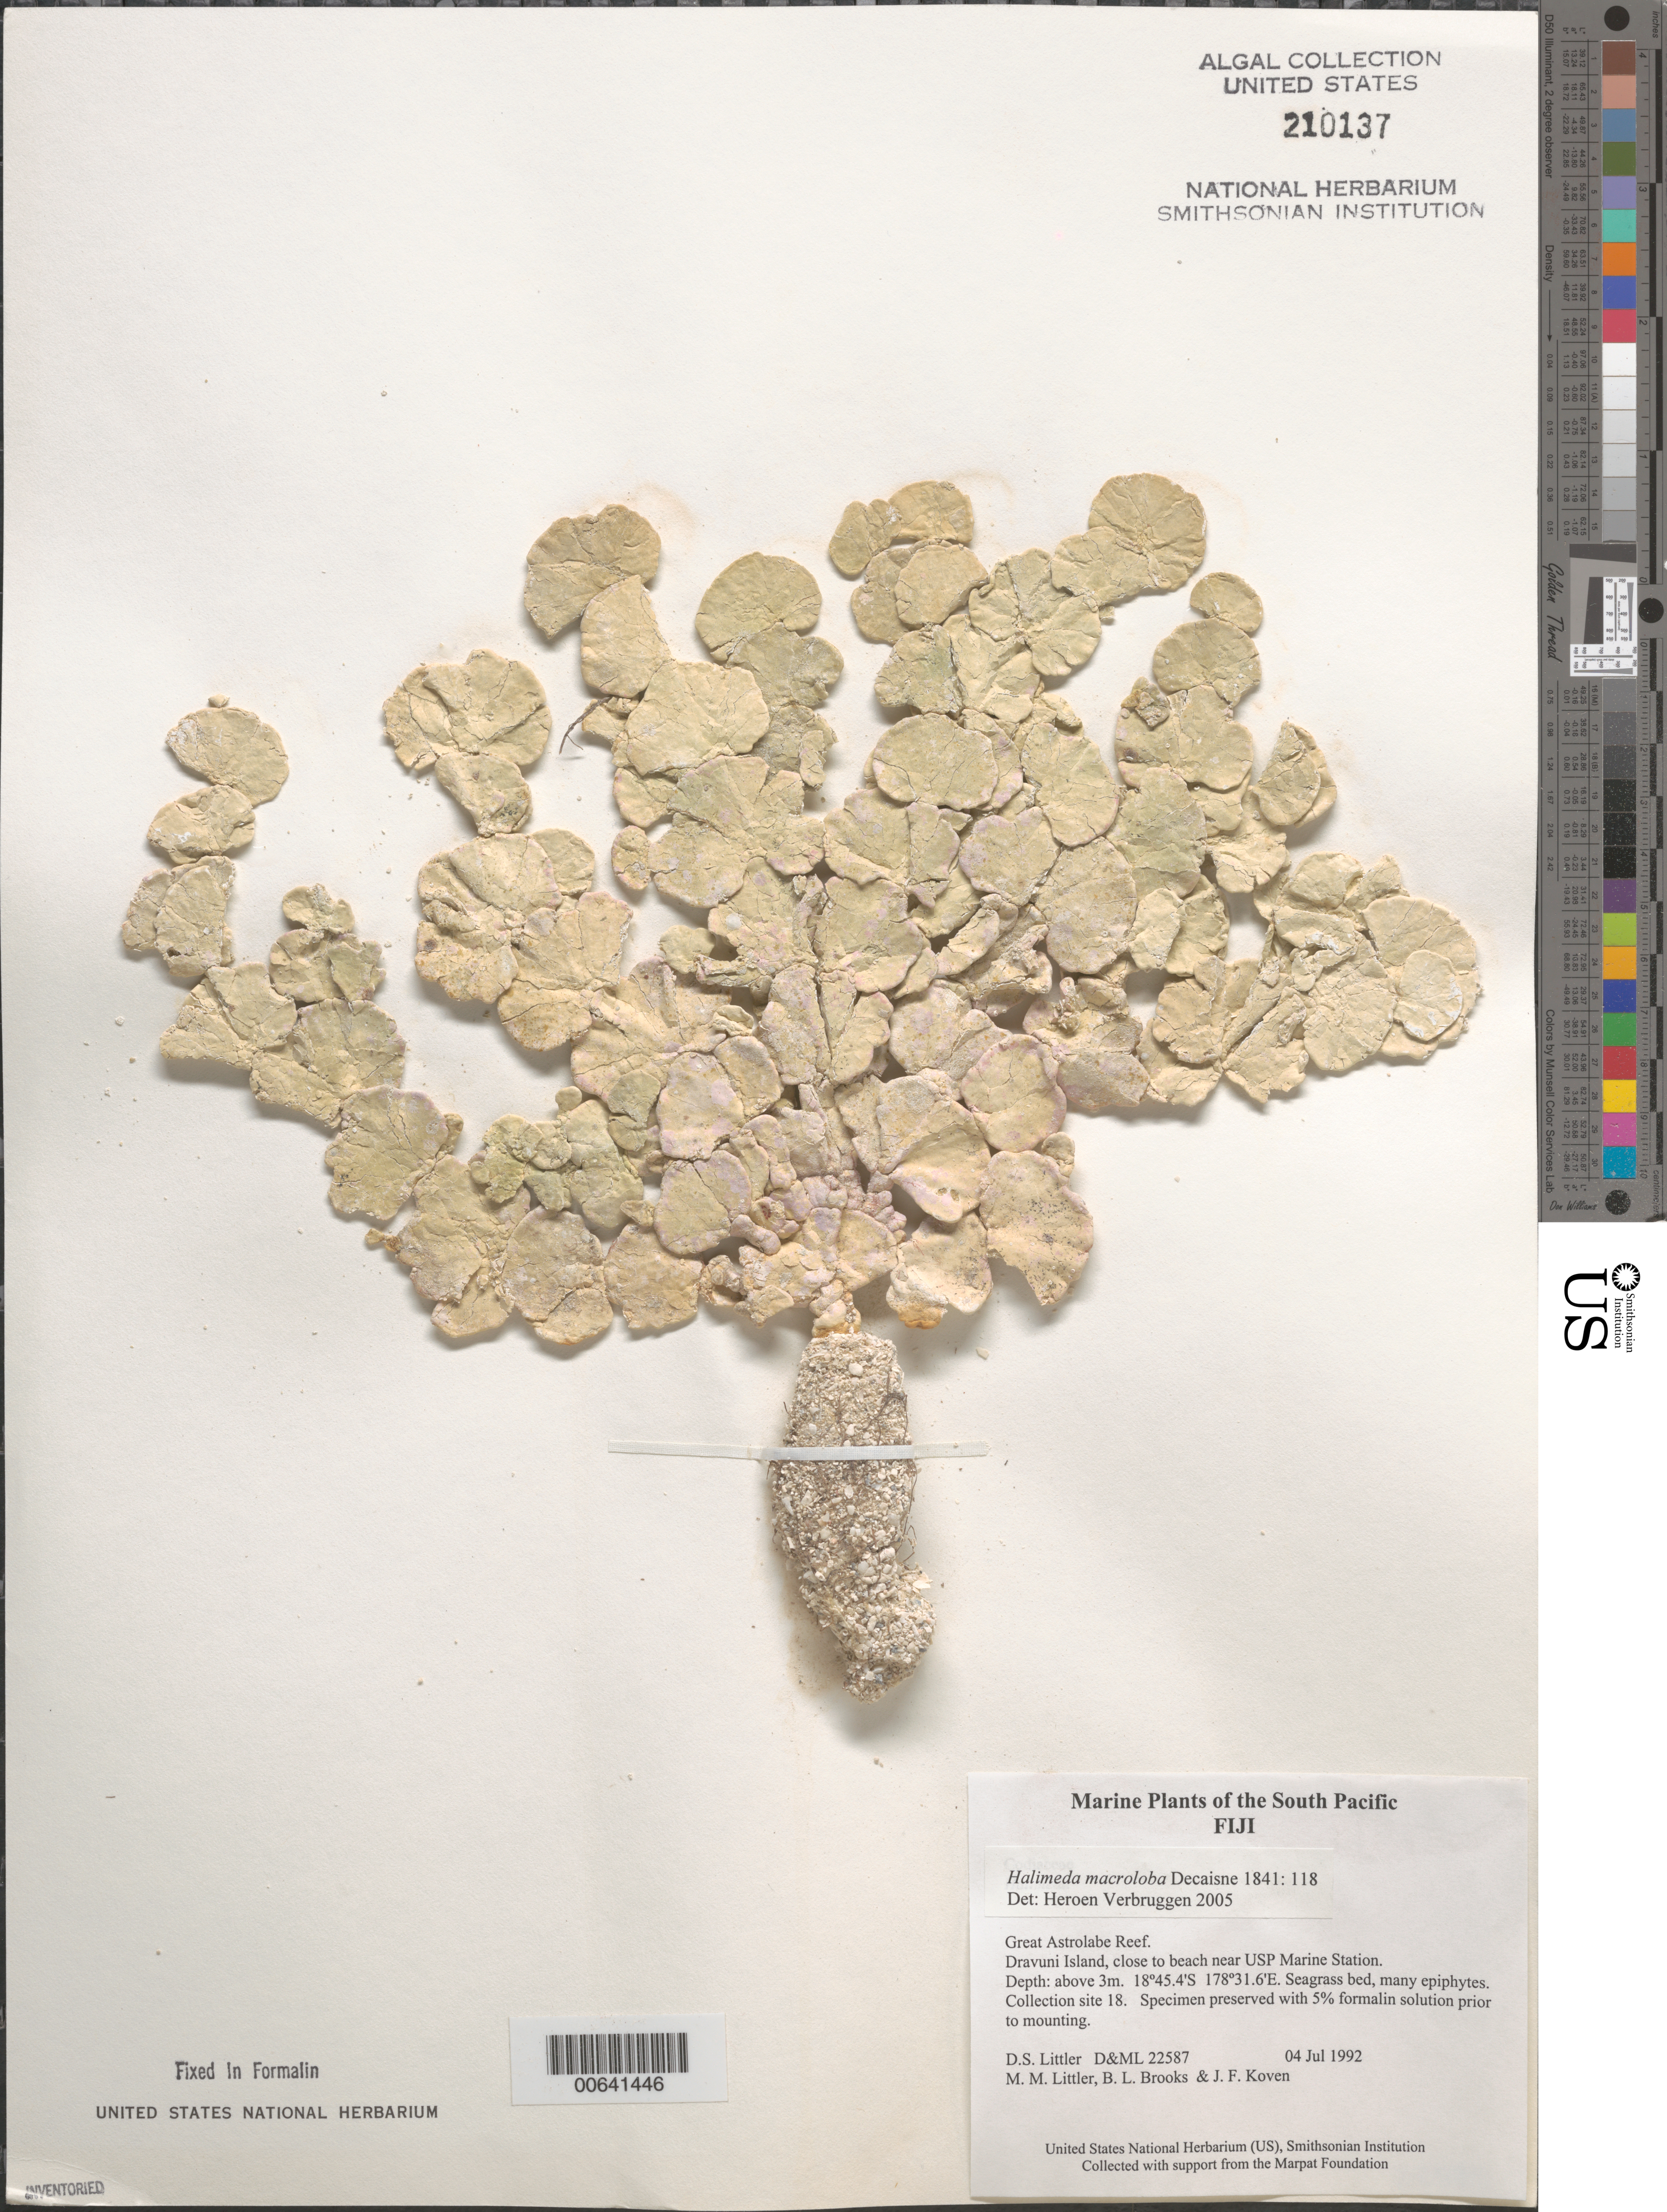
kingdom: Plantae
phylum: Chlorophyta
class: Ulvophyceae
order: Bryopsidales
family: Halimedaceae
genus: Halimeda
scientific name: Halimeda macroloba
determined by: Verbruggen, H.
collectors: D. S. Littler, M. M. Littler, B. Brooks & J. Koven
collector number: D&ML 22587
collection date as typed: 04 Jul 1992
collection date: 1992-07-04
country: Fiji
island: Dravuni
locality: Great Astrolabe Reef, close to beach near USP Marine Station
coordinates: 18 45.4'S, 178 31.6'E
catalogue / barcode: US 210137